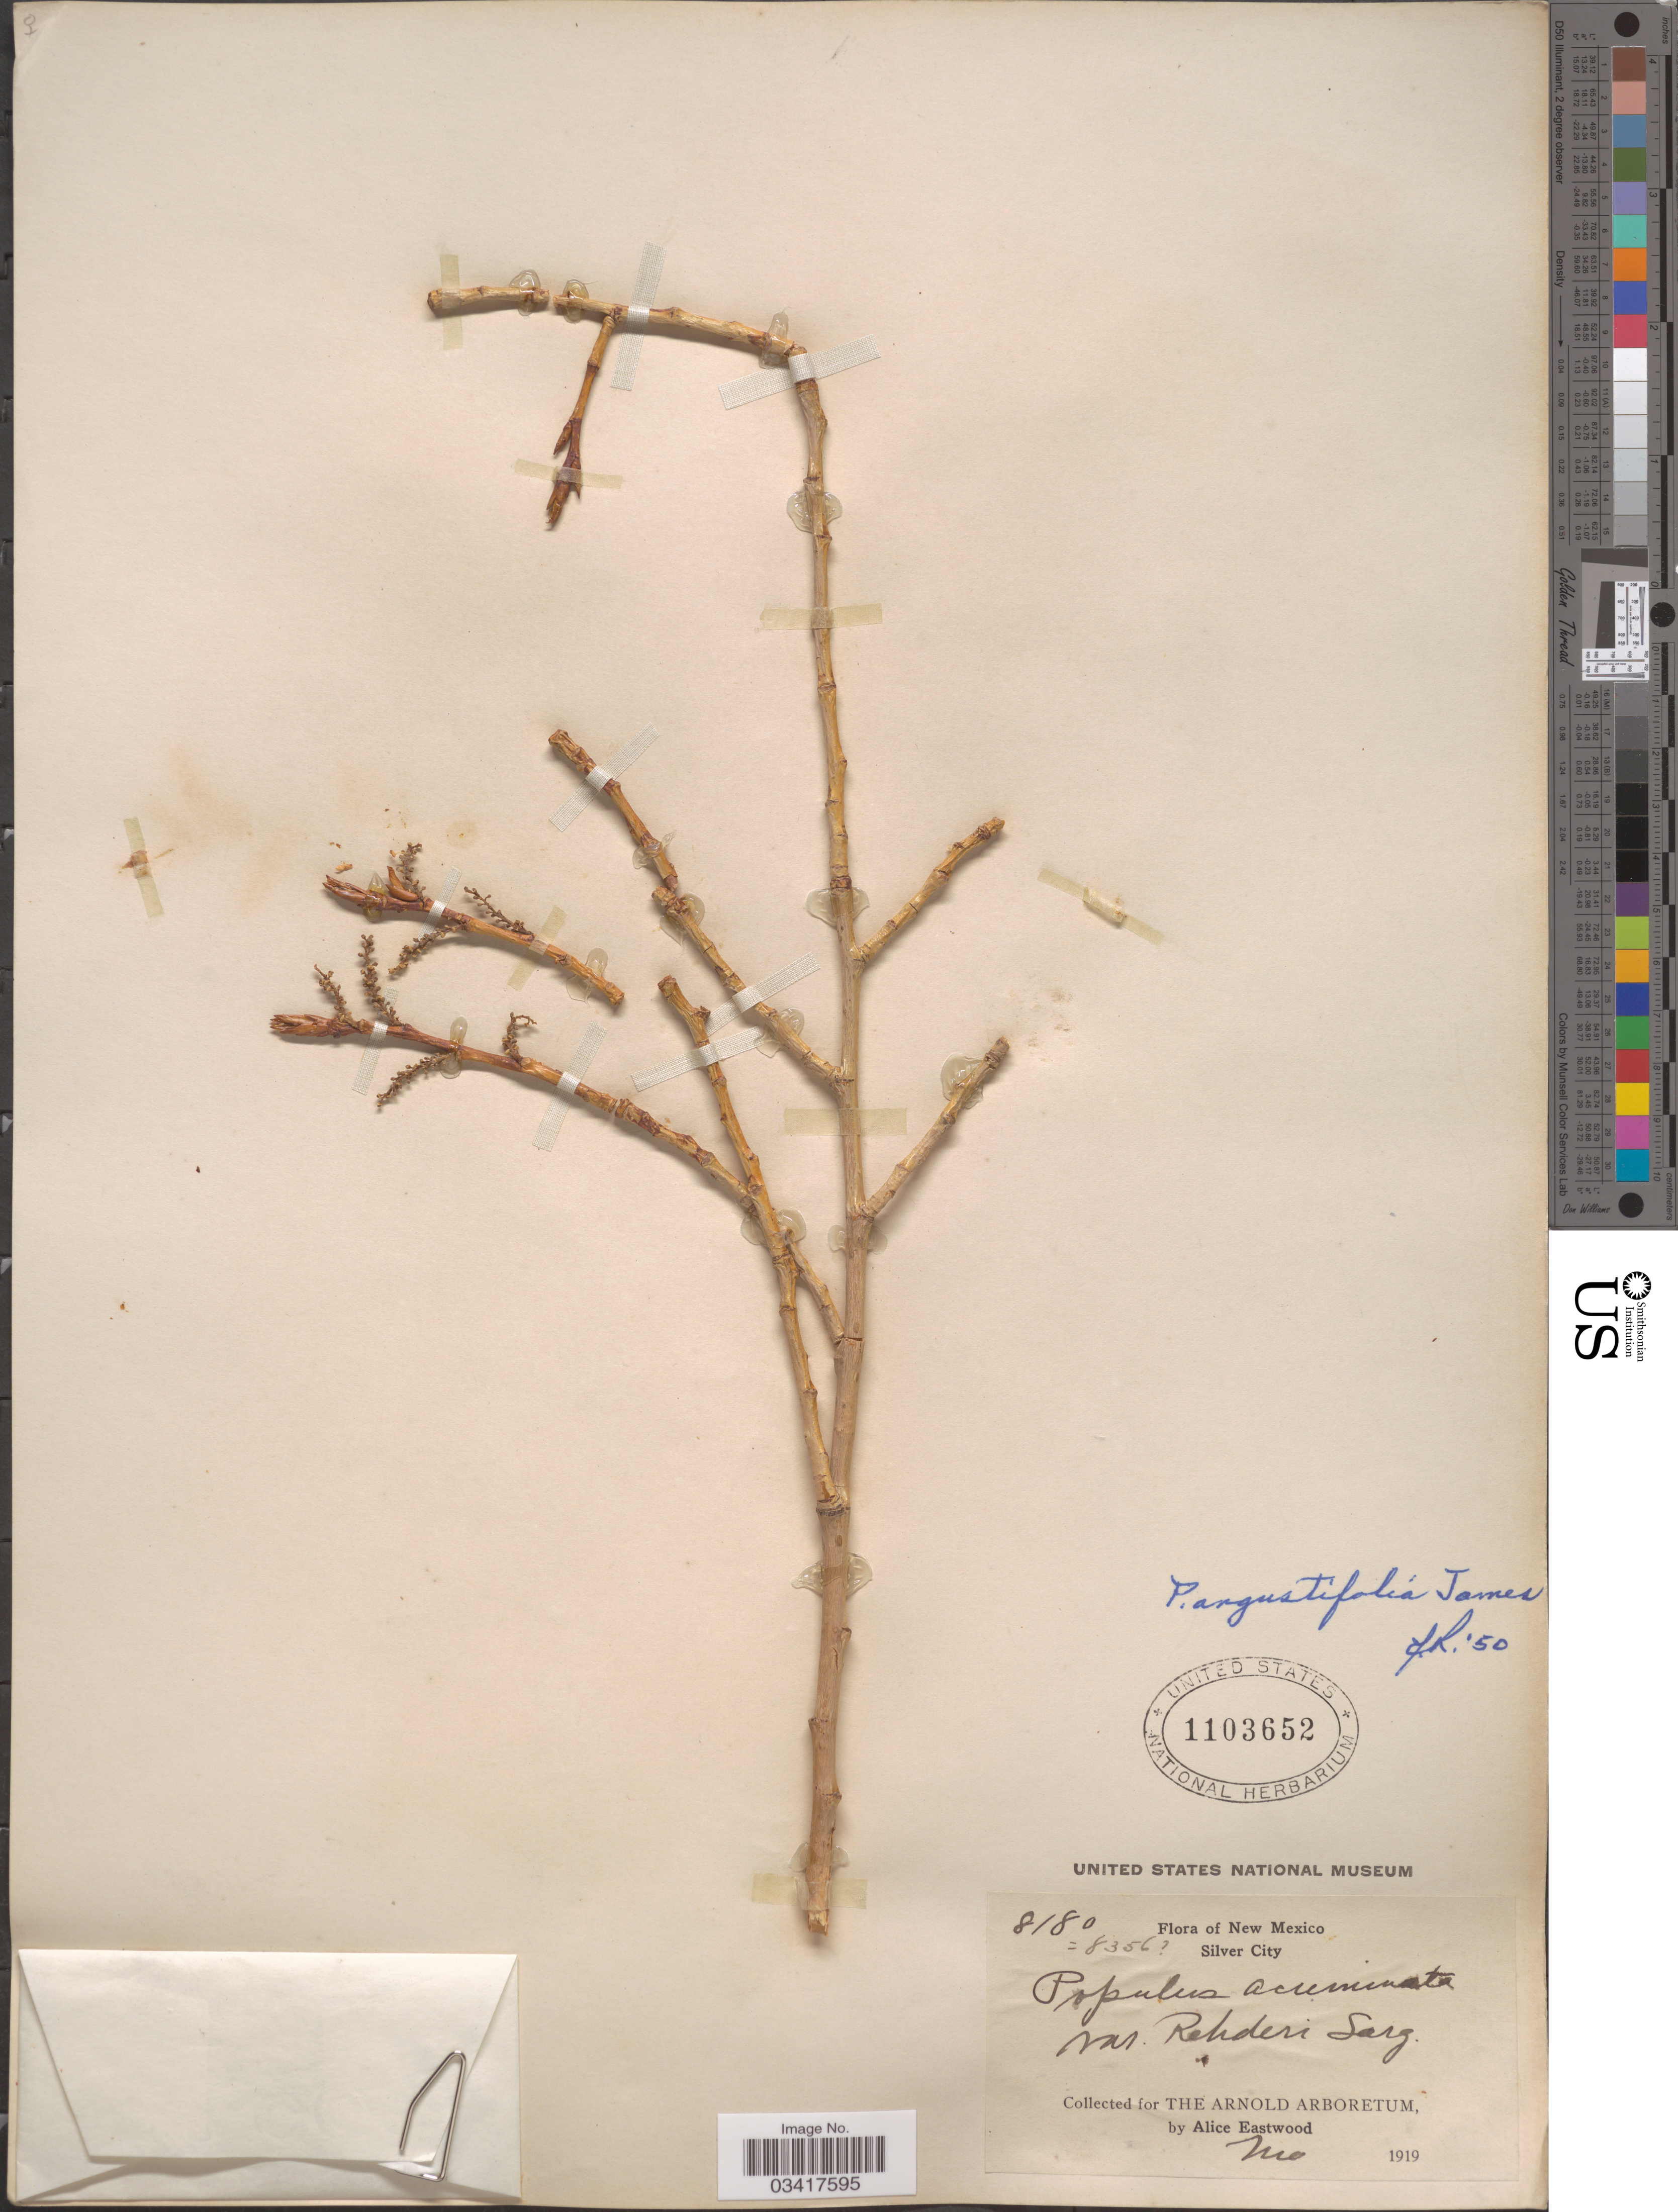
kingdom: Plantae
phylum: Tracheophyta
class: Magnoliopsida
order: Malpighiales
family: Salicaceae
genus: Populus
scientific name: Populus angustifolia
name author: E. James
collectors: A. Eastwood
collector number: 8180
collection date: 1919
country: United States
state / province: New Mexico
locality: Silver City.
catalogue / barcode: US 1103652